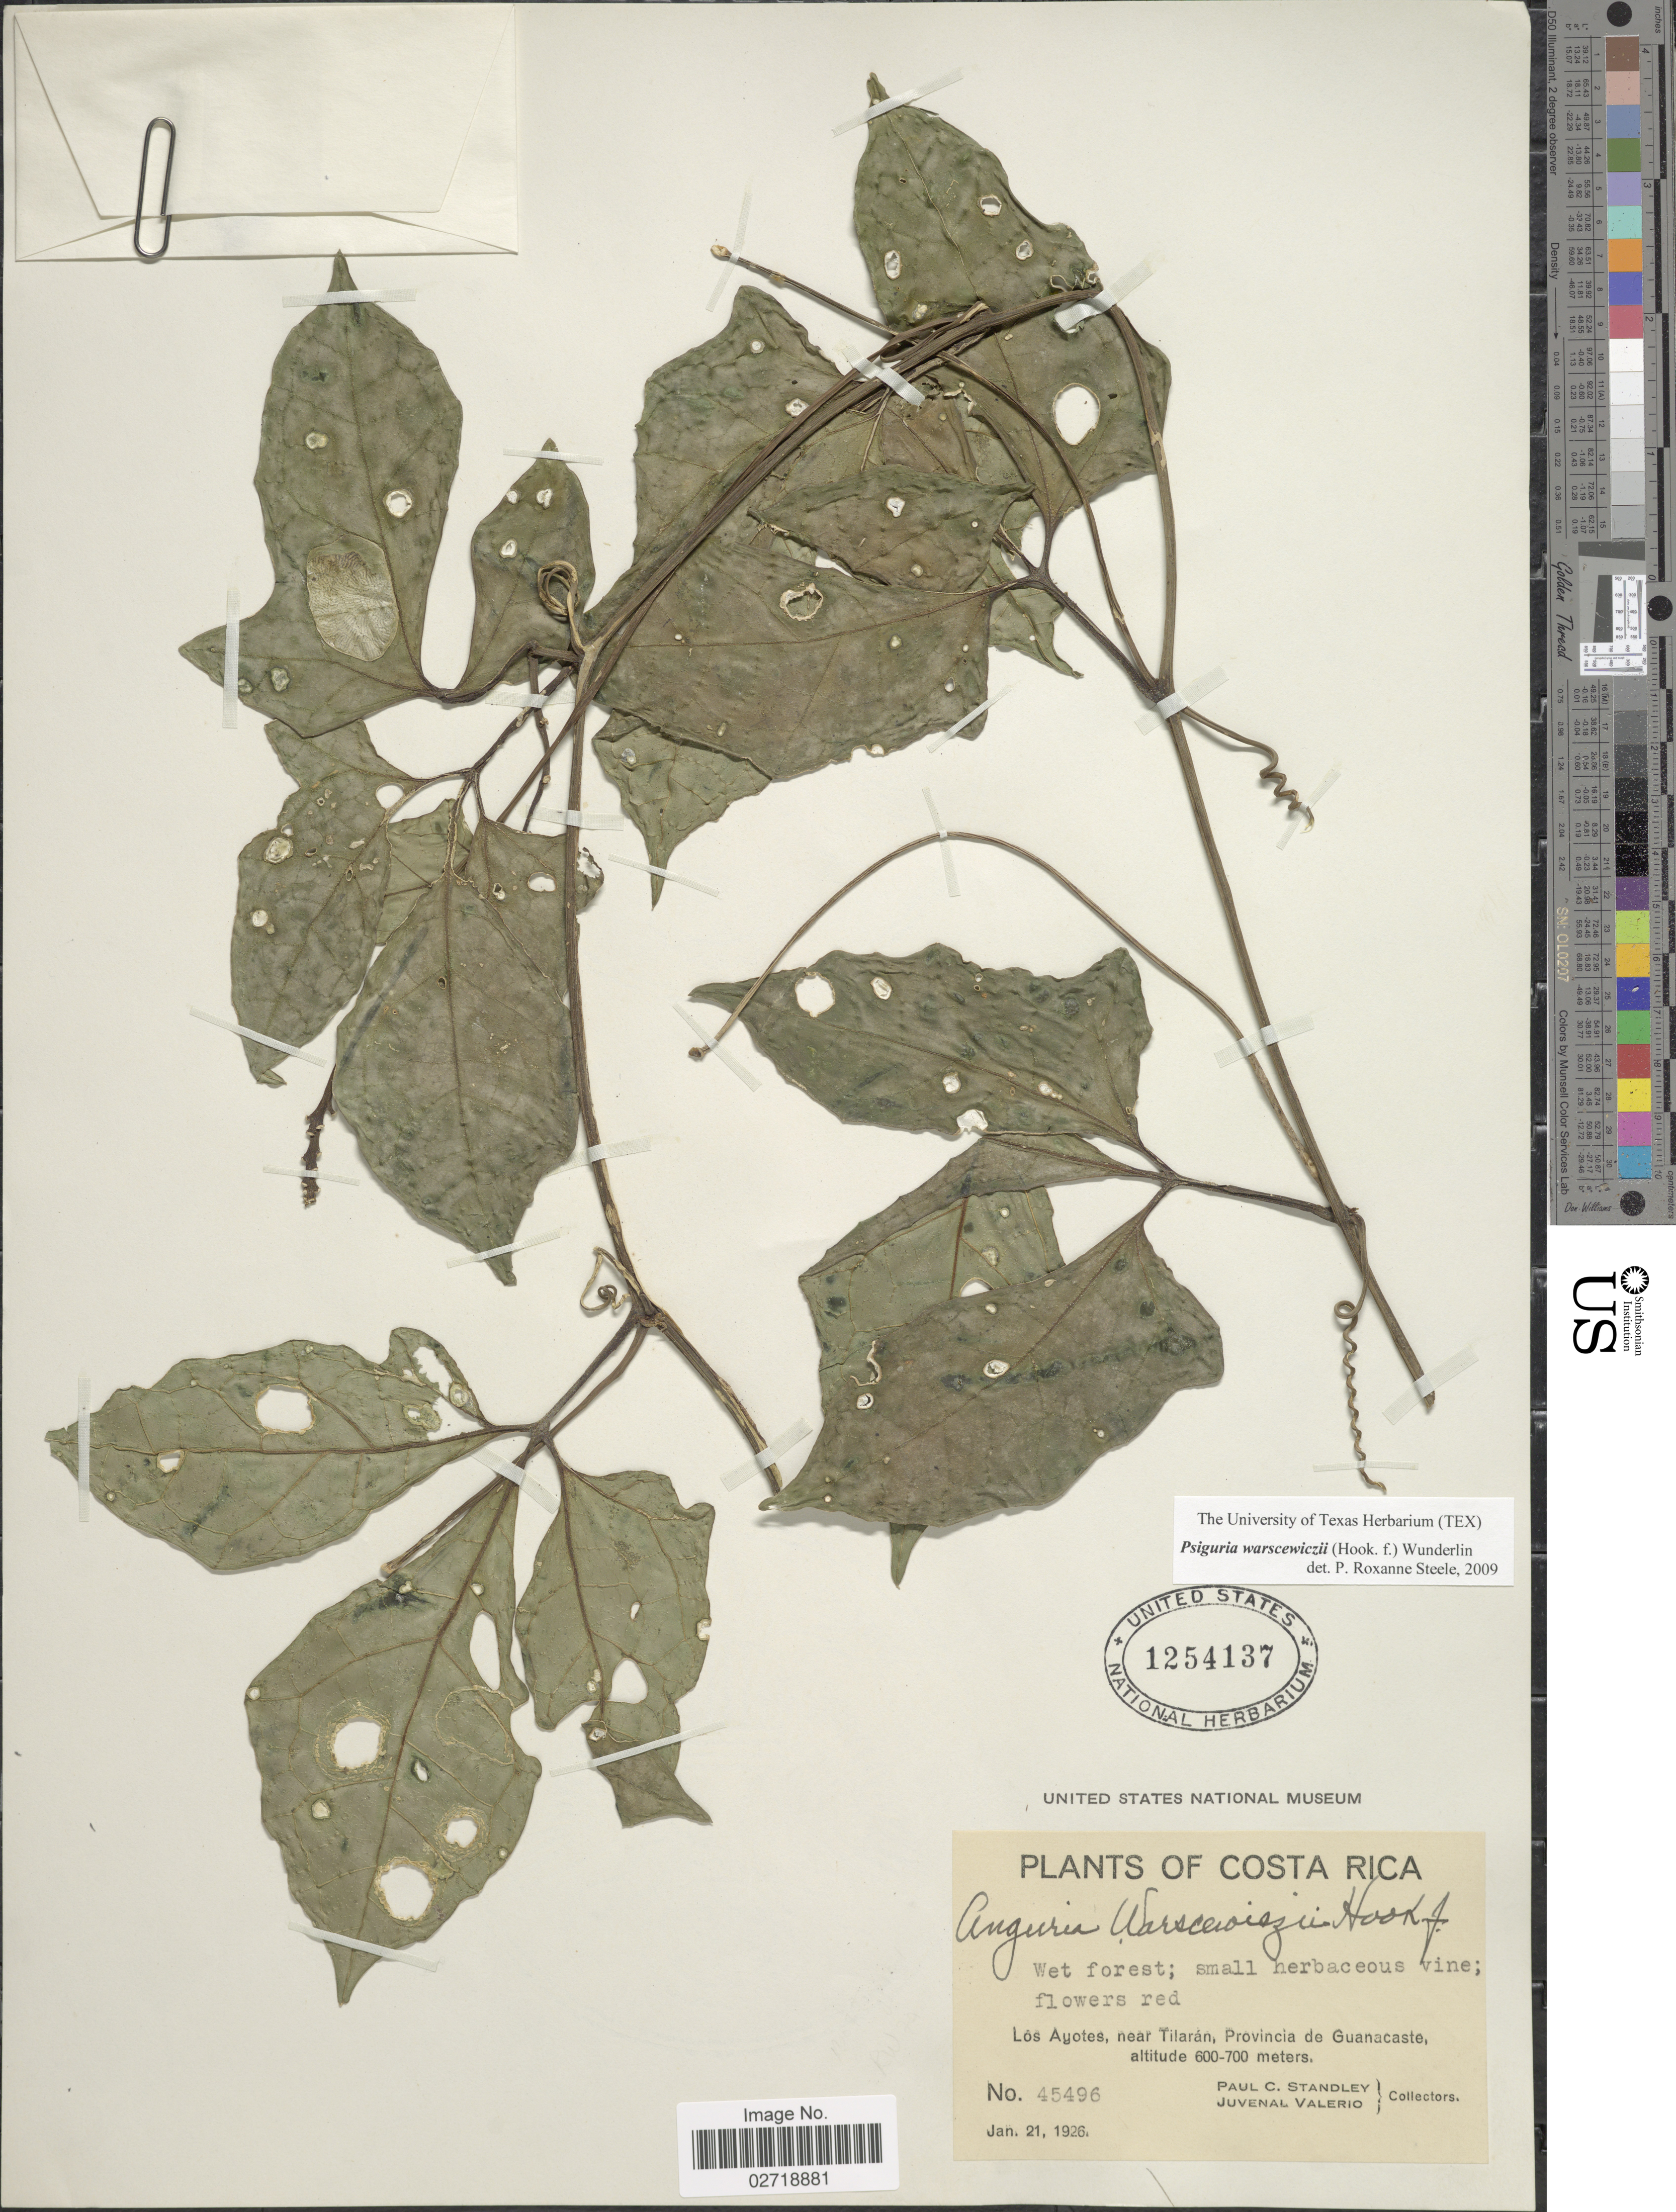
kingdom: Plantae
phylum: Tracheophyta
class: Magnoliopsida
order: Cucurbitales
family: Cucurbitaceae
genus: Psiguria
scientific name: Psiguria warscewiczii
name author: (Hook. f.) Wunderlin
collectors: P. C. Standley & J. Valerio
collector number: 45496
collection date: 1926-01-21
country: Costa Rica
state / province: Guanacaste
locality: Los Ayotes, near Tilaran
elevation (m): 600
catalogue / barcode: US 1254137